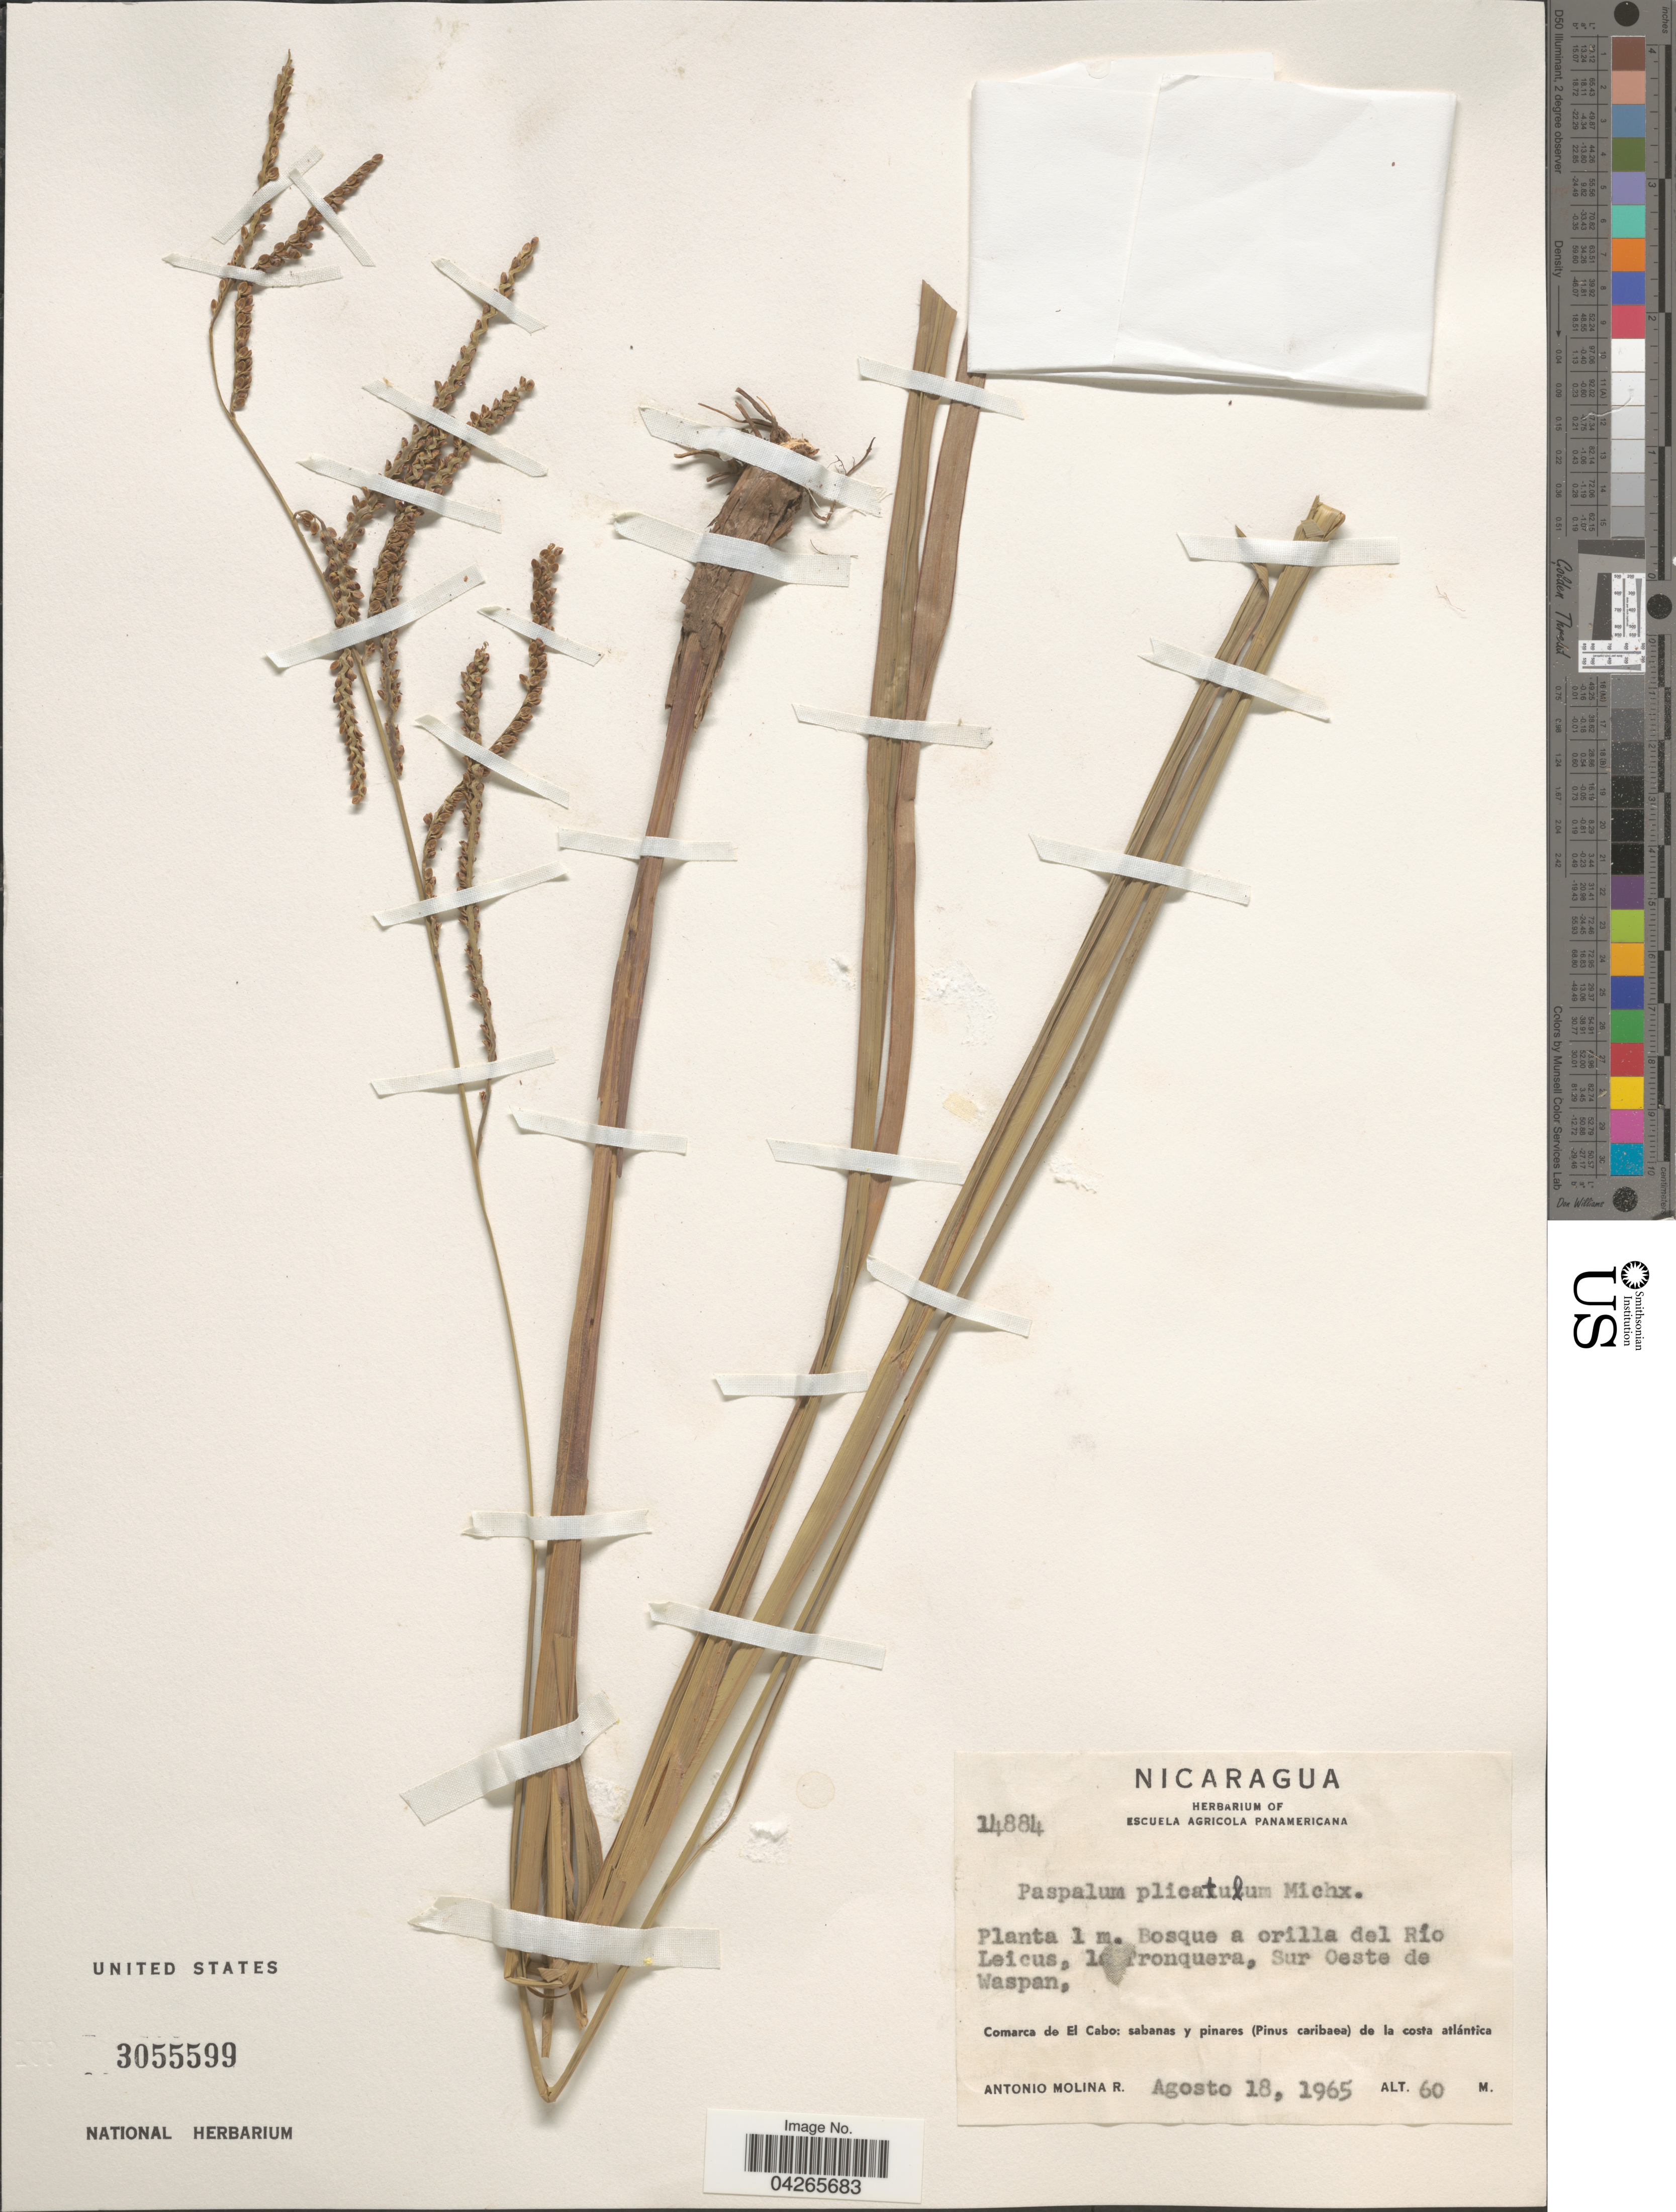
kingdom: Plantae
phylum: Tracheophyta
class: Liliopsida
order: Poales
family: Poaceae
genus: Paspalum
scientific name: Paspalum plicatulum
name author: Michx.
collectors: A. Molina R.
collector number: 14884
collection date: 1965-08-18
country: Nicaragua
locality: Bosque a orilla del Río Leicus, la tronquera, Sur Oeste de Waspan, Comarca de El Cabo: sabanas y pinares (Pinus caribaea) de la costa atlántica.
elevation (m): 60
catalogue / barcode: US 3055599